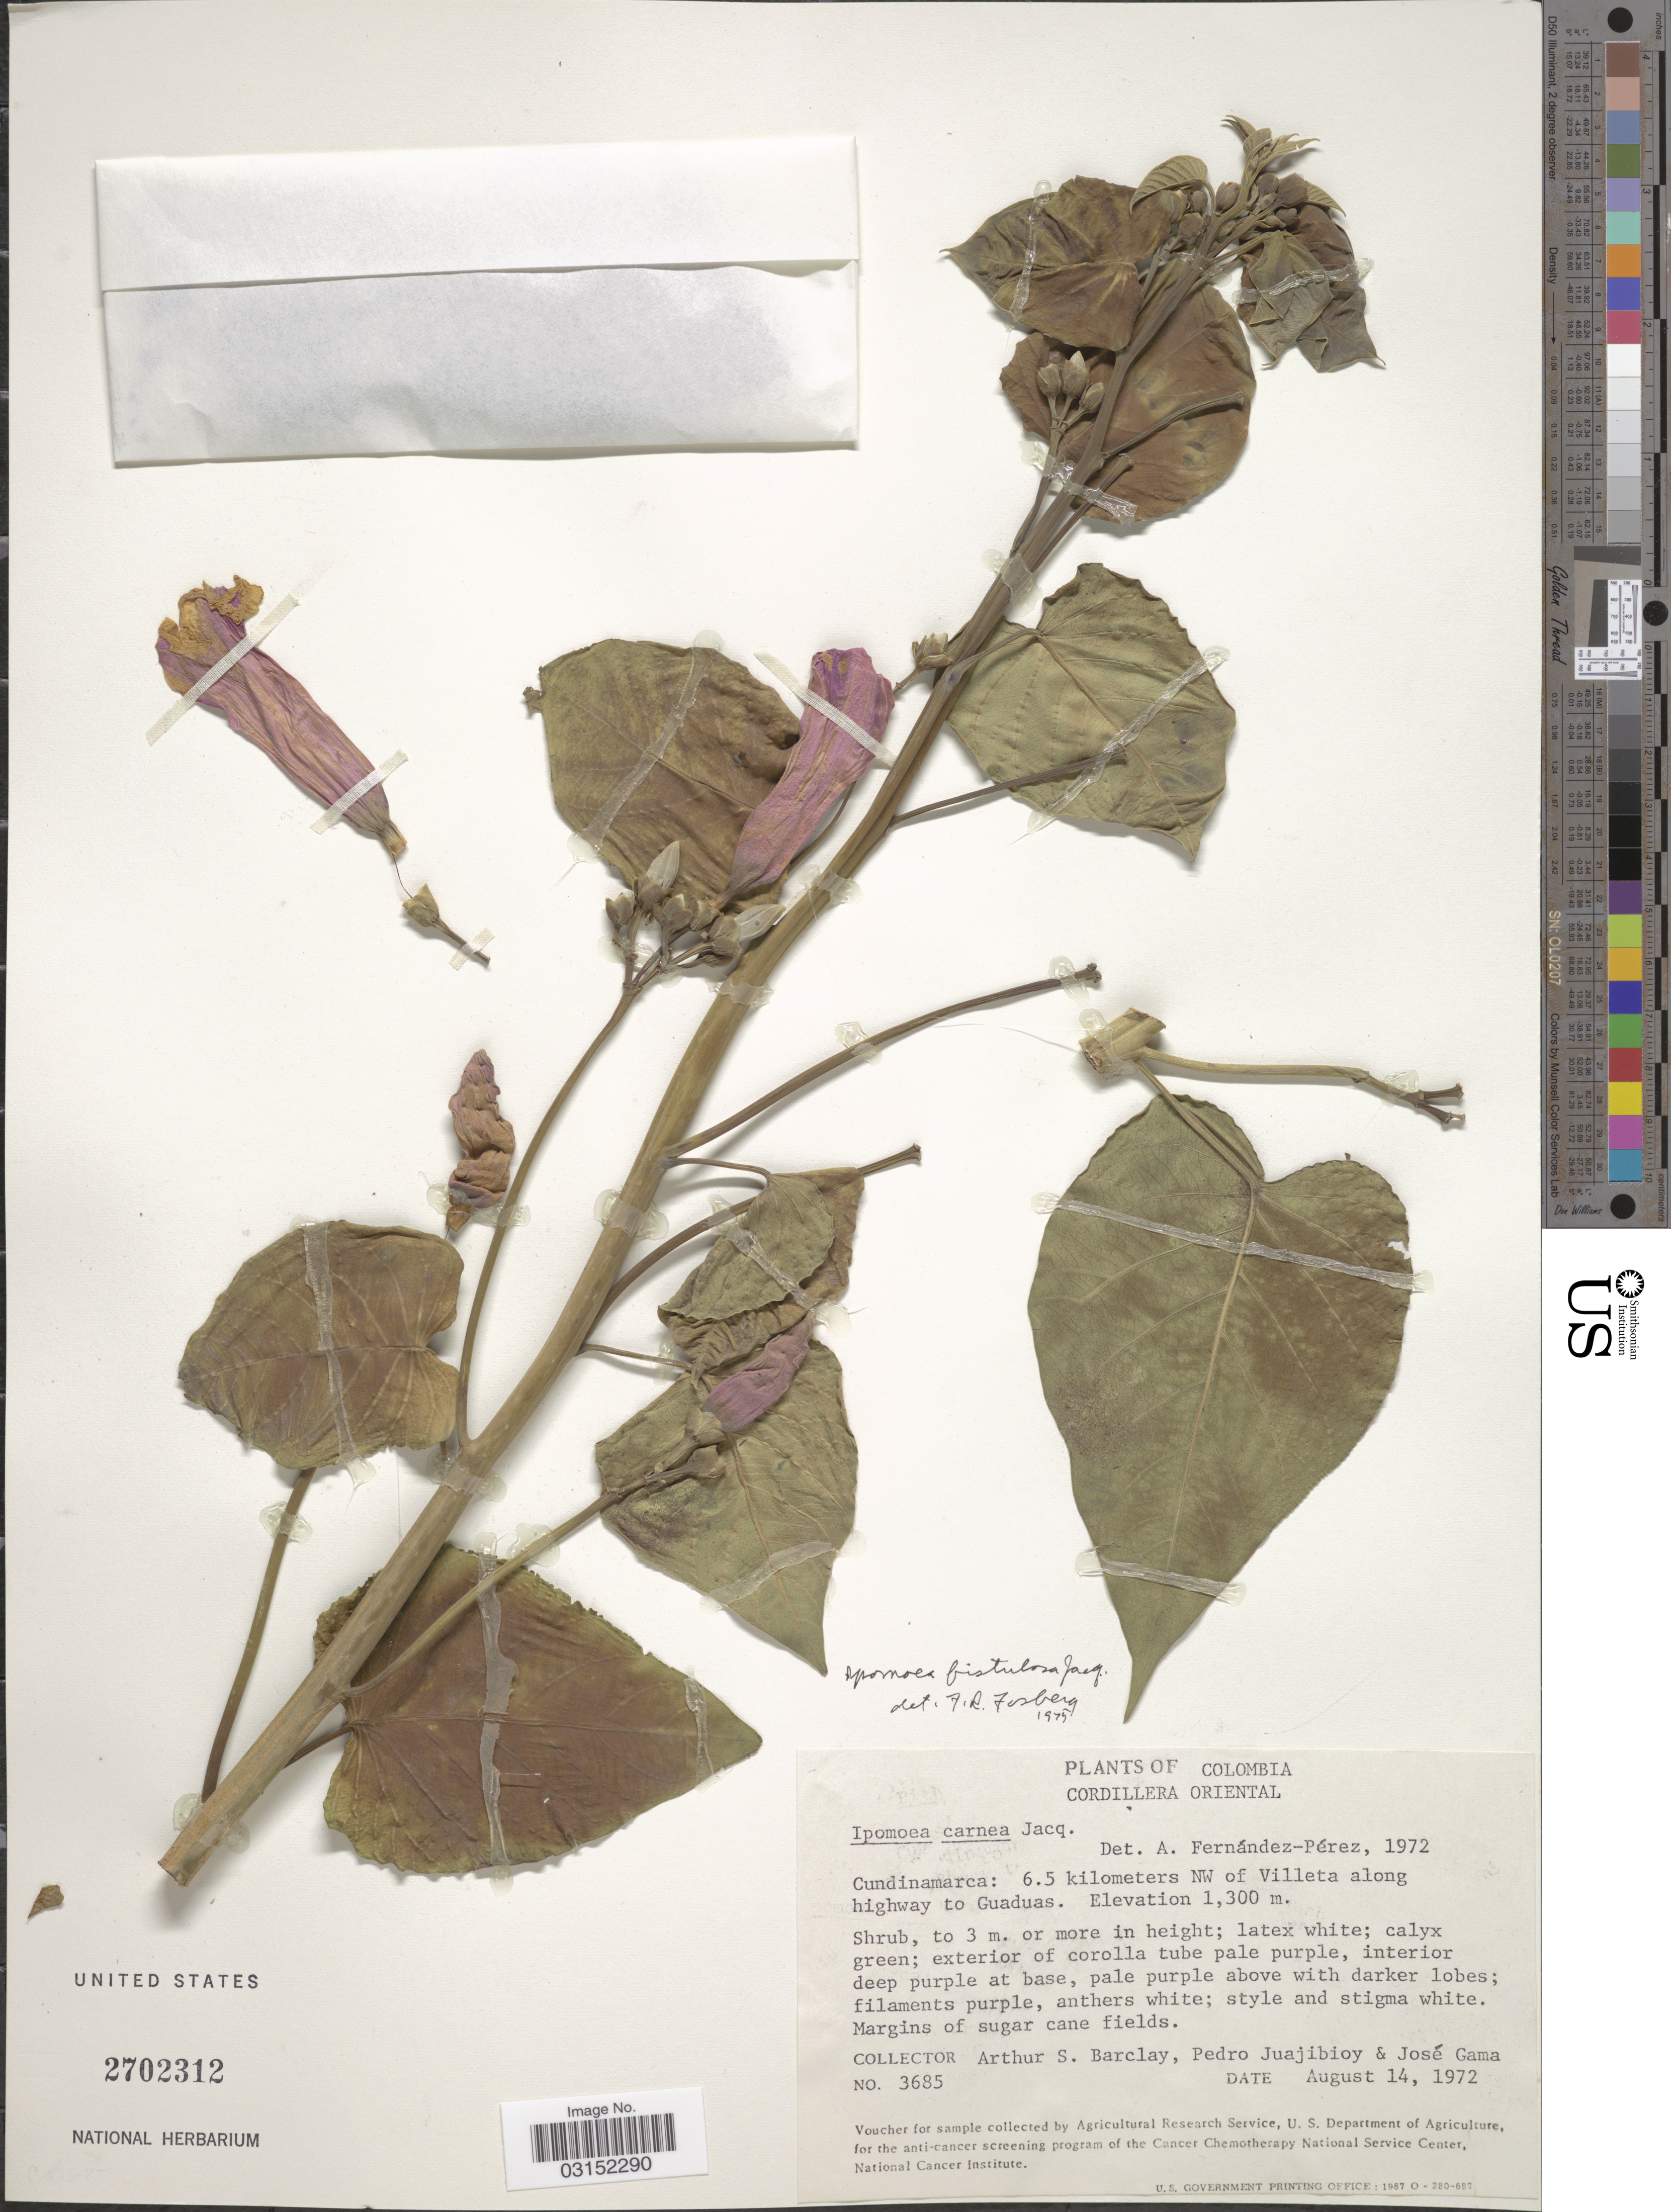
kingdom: Plantae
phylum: Tracheophyta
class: Magnoliopsida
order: Solanales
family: Convolvulaceae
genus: Ipomoea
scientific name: Ipomoea carnea subsp. fistulosa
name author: (Mart. ex Choisy) D.F. Austin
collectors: A. S. Barclay, P. Juajibioy & J. Gama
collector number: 3685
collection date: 1972-08-14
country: Colombia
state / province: Cundinamarca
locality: Cordillera Oriental, 6.5 kilometers NW of Villeta along highway to Guaduas.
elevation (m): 1300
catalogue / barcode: US 2702312